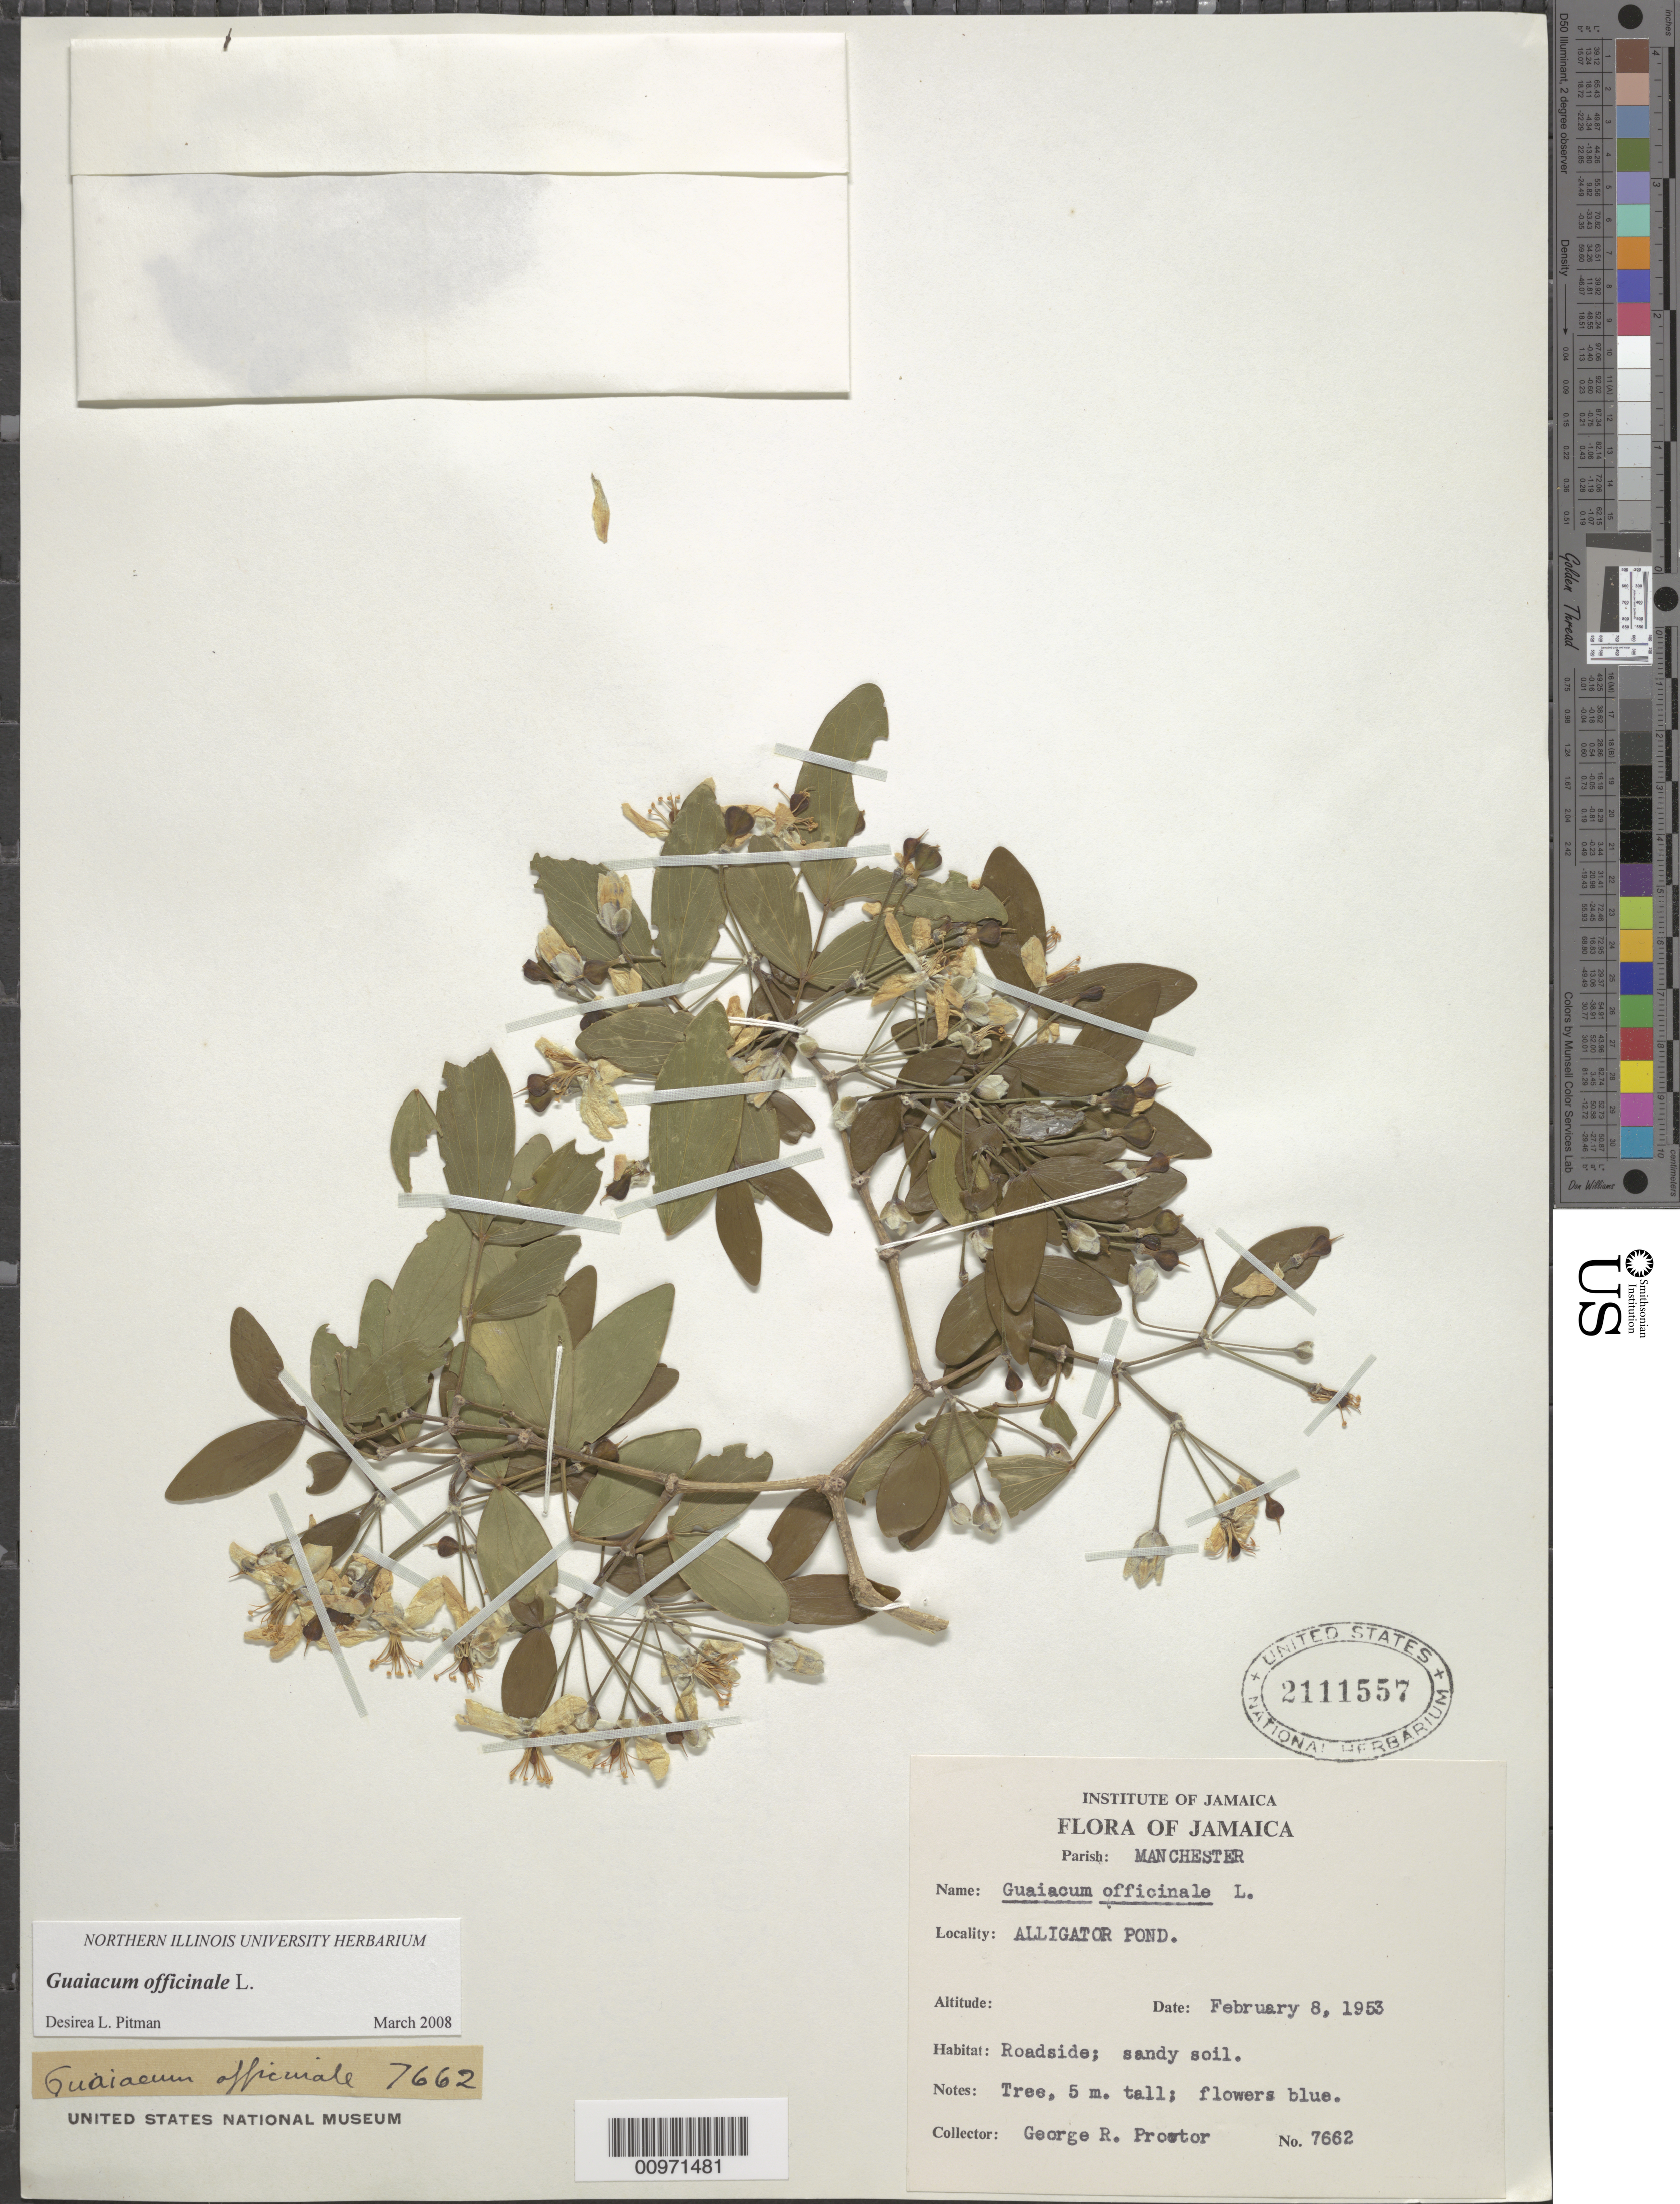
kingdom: Plantae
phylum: Tracheophyta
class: Magnoliopsida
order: Zygophyllales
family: Zygophyllaceae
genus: Guaiacum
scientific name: Guaiacum officinale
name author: L.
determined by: Pitman, D. L.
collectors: G. R. Proctor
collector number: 7662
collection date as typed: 08 Feb 1953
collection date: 1953-02-08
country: Jamaica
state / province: Manchester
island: Jamaica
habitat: Roadside; sandy soil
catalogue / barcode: US 2111557